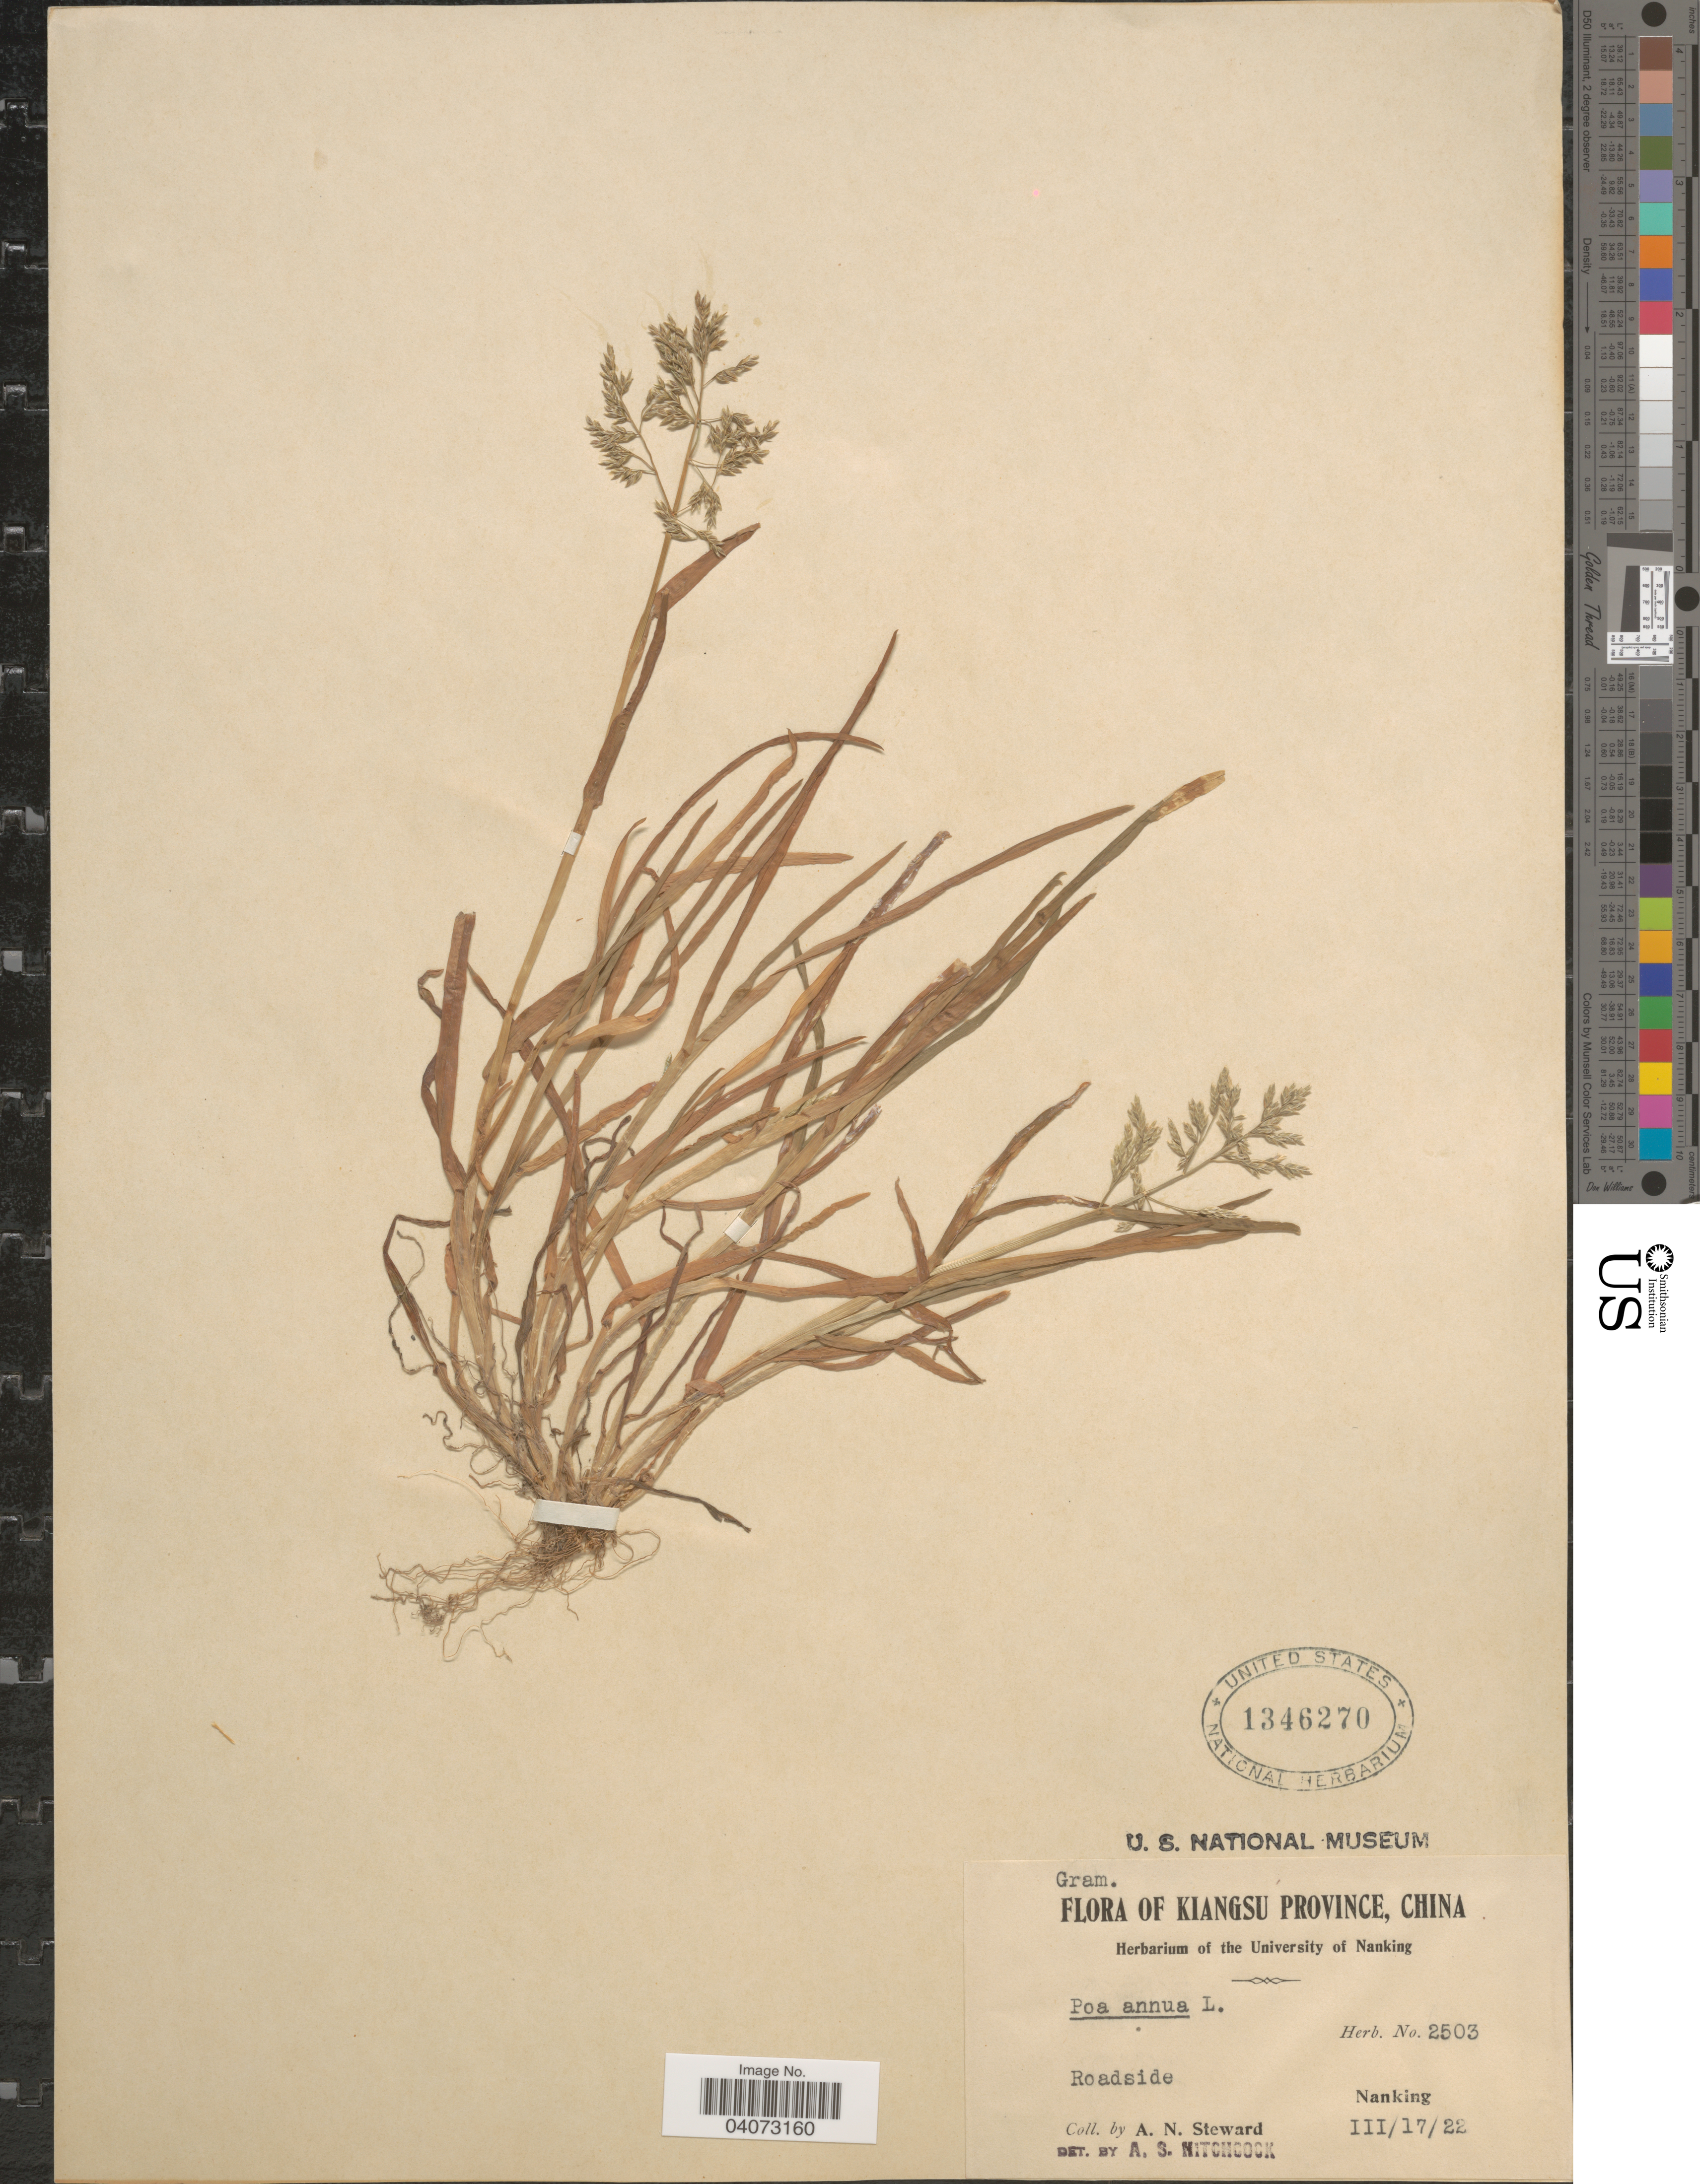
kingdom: Plantae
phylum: Tracheophyta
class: Liliopsida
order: Poales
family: Poaceae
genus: Poa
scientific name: Poa annua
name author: L.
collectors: A. N. Steward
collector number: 2503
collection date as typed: Transcribed d/m/y: 17/3/22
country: China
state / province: Jiangsu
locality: Kiangsu Province. Roadside. Nanking.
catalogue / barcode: US 1346270